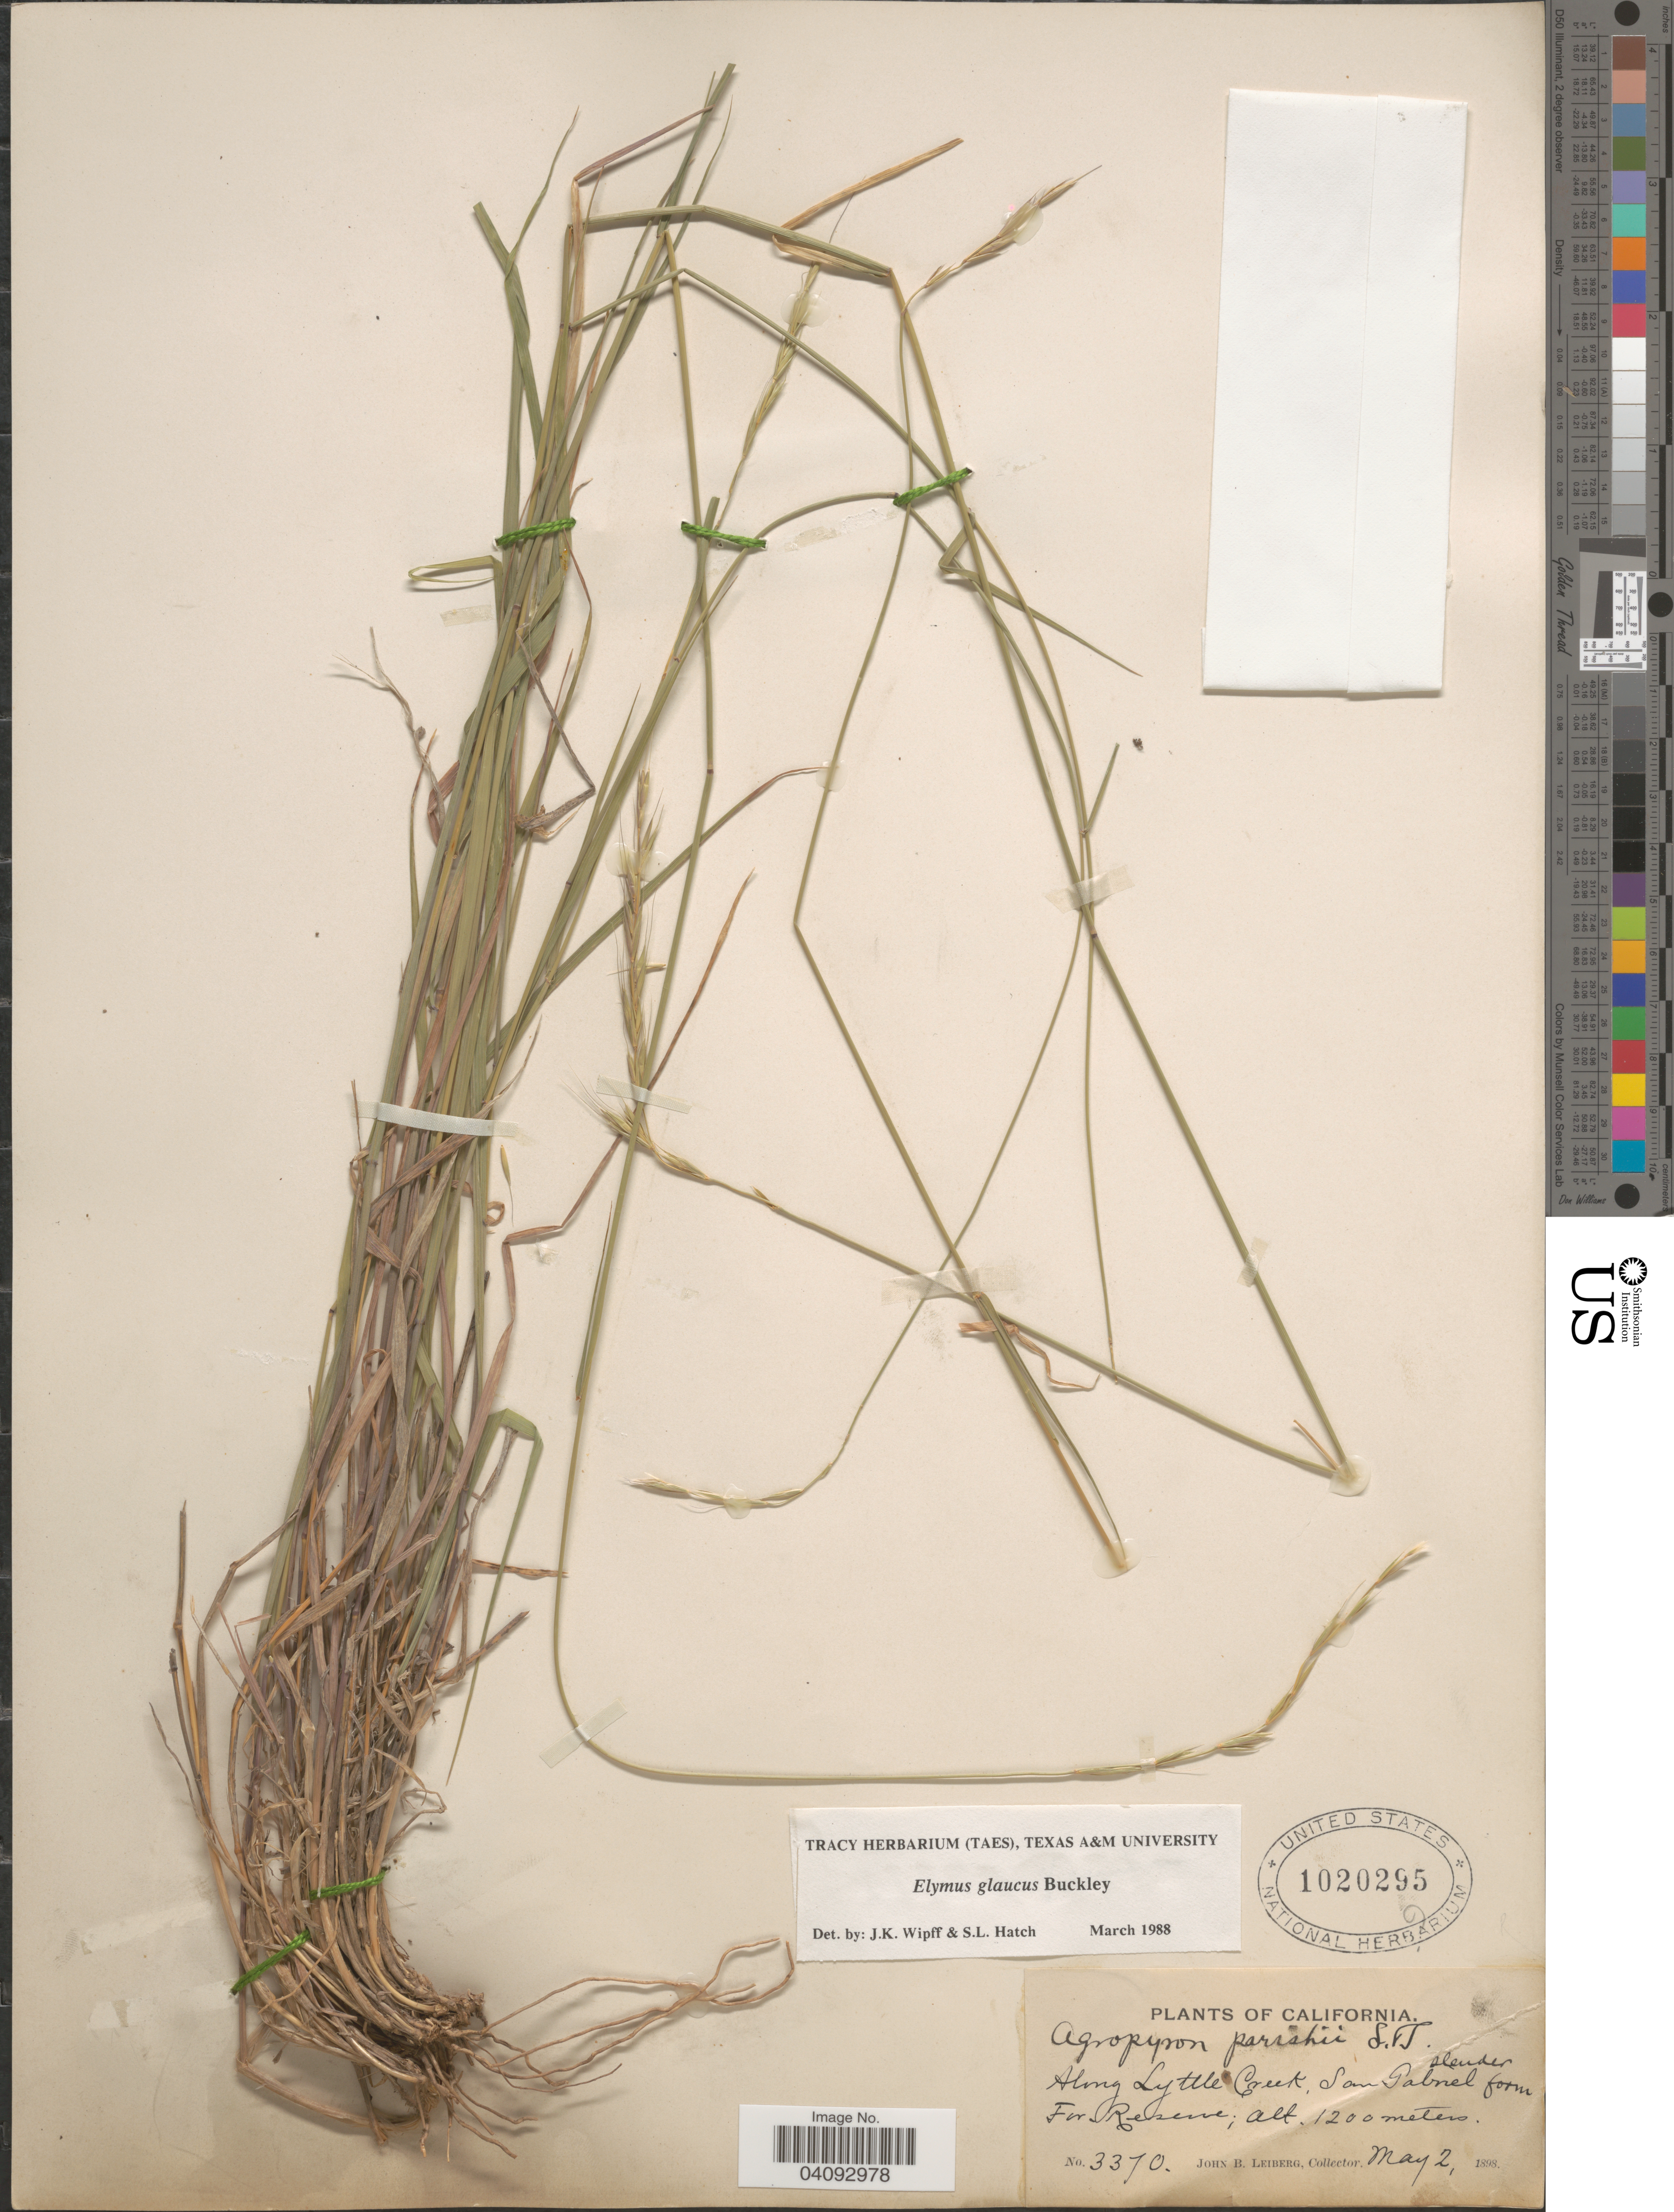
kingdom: Plantae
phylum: Tracheophyta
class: Liliopsida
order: Poales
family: Poaceae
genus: Elymus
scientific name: Elymus glaucus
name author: Buckley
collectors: J. B. Leiberg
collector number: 3370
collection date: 1898-05-02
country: United States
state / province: California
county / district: Los Angeles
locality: Along Lyttle Creek, San Gabriel For. Reserve.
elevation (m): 1200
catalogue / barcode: US 1020295